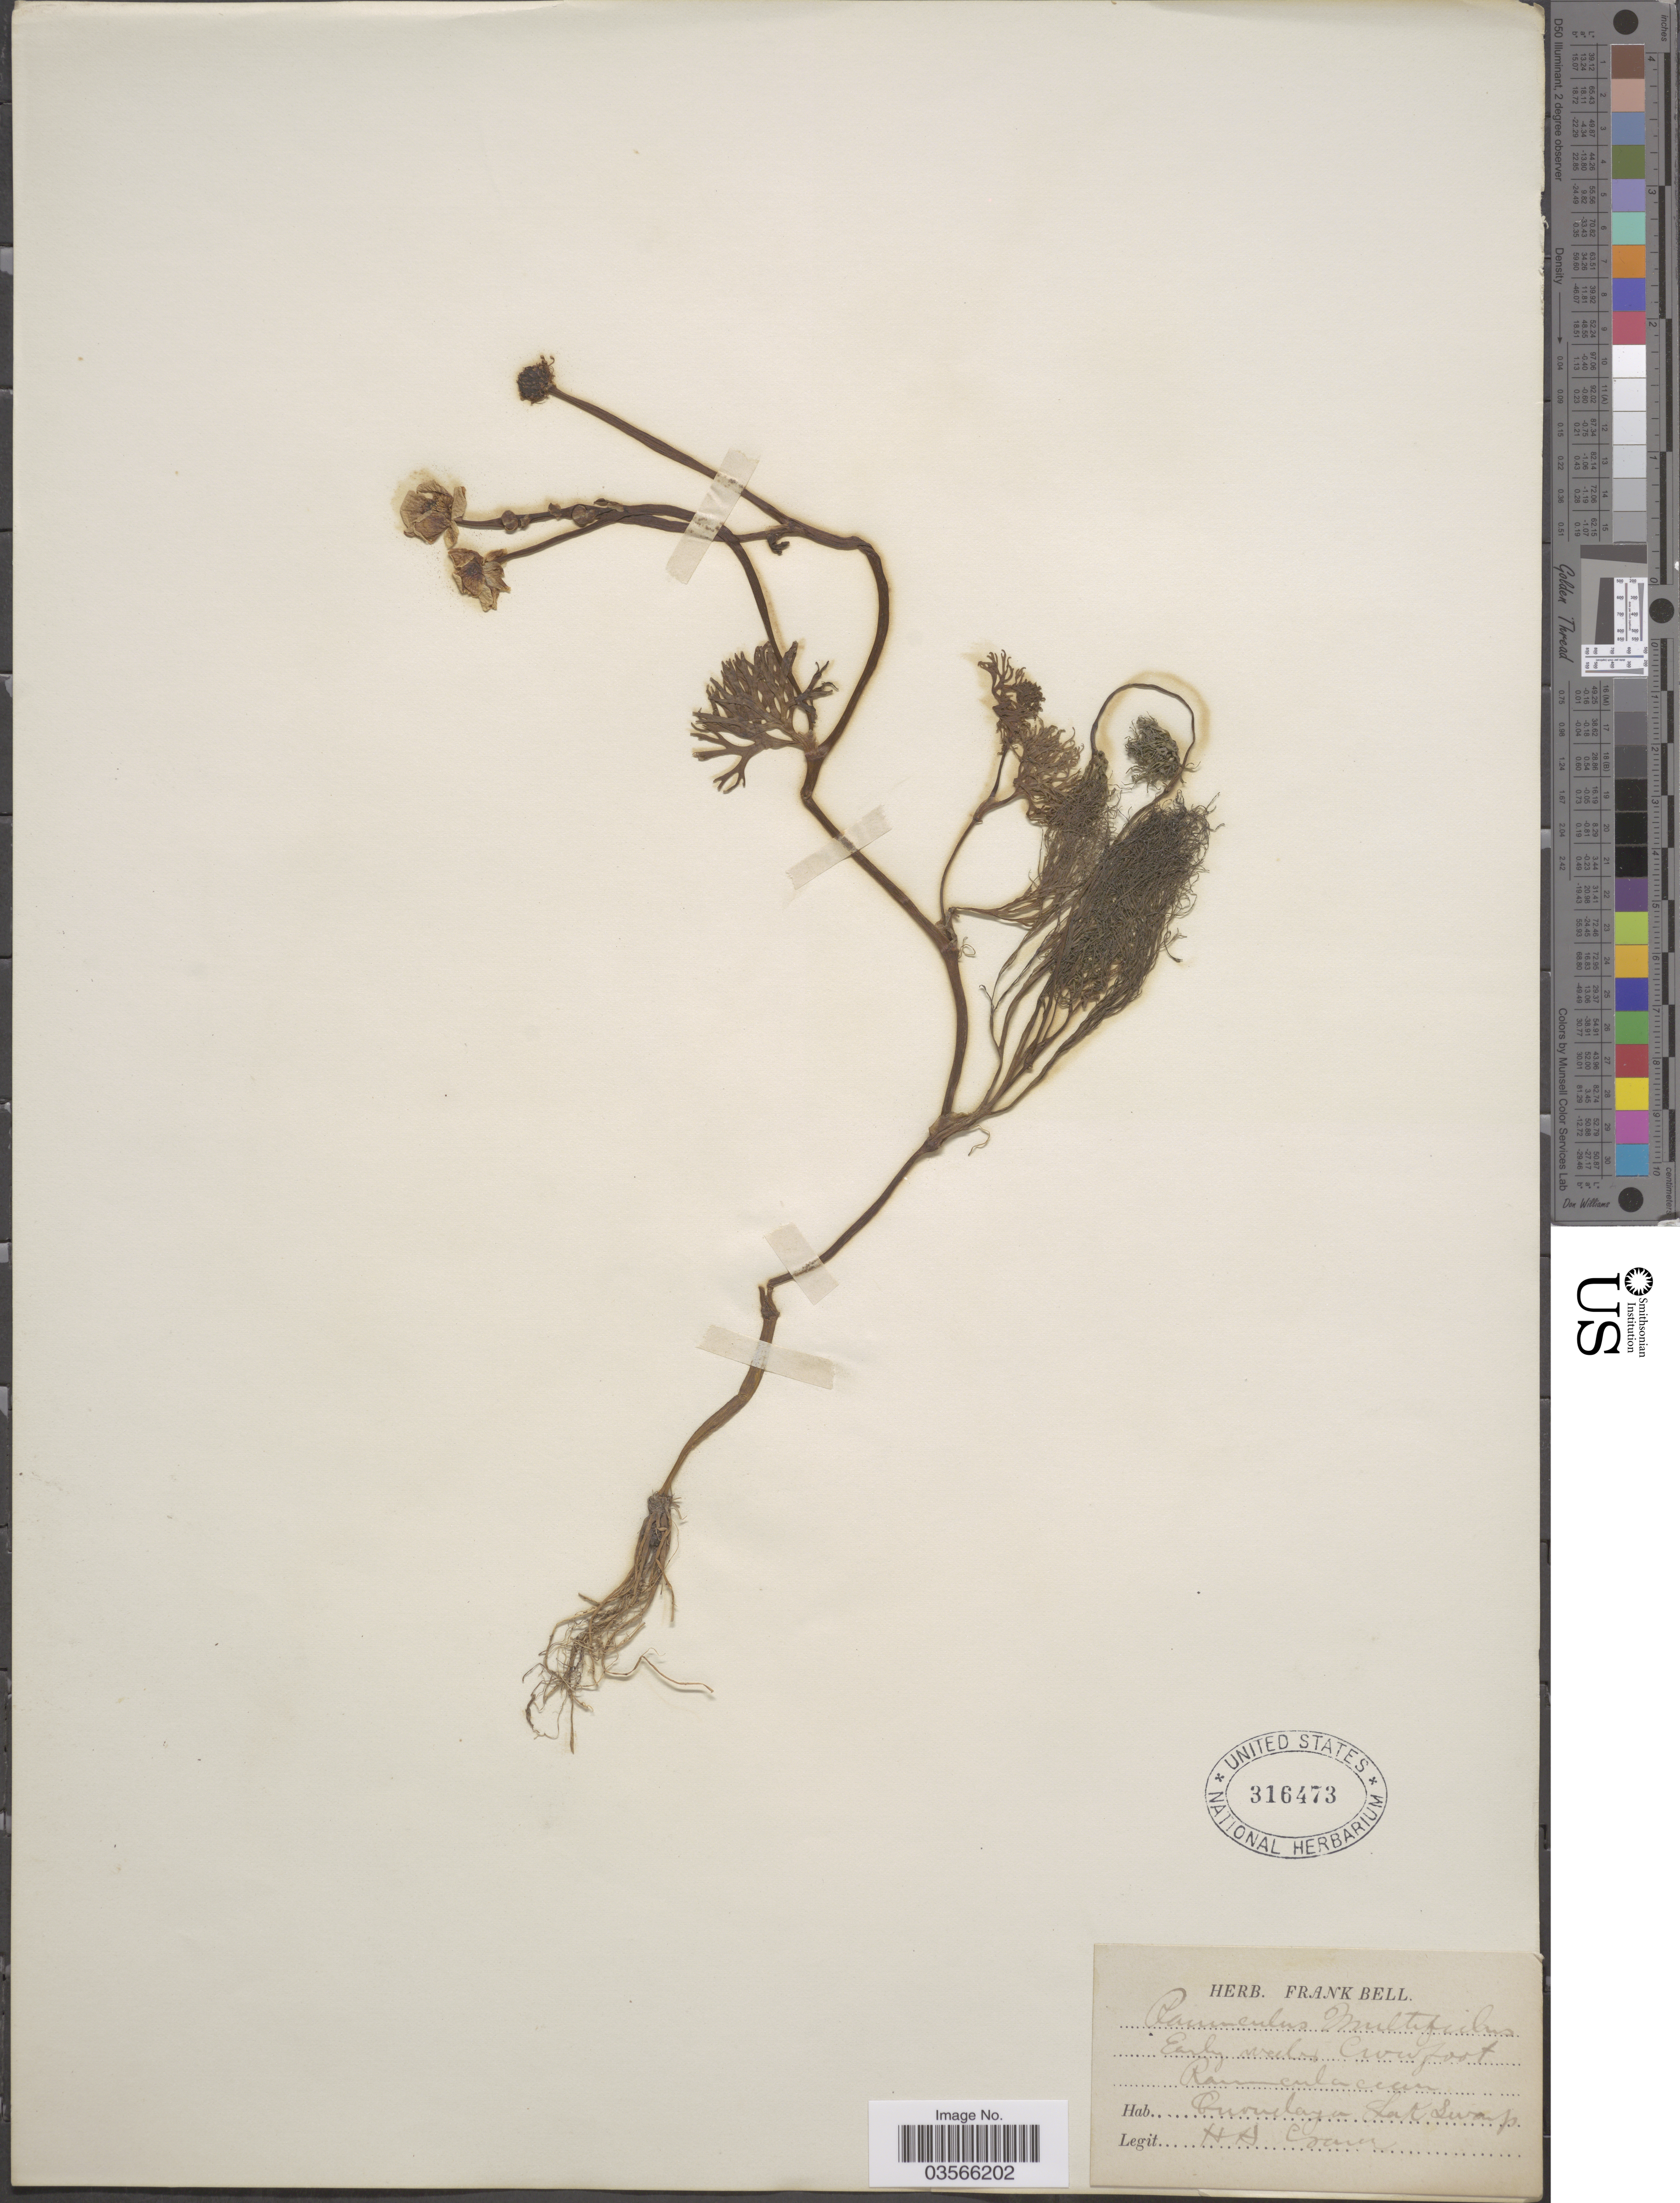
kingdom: Plantae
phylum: Tracheophyta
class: Magnoliopsida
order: Ranunculales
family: Ranunculaceae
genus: Ranunculus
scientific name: Ranunculus flabellaris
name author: Raf.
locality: Cunnelaya [interpreted] Lake [interpreted] Swamp.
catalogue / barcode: US 316473